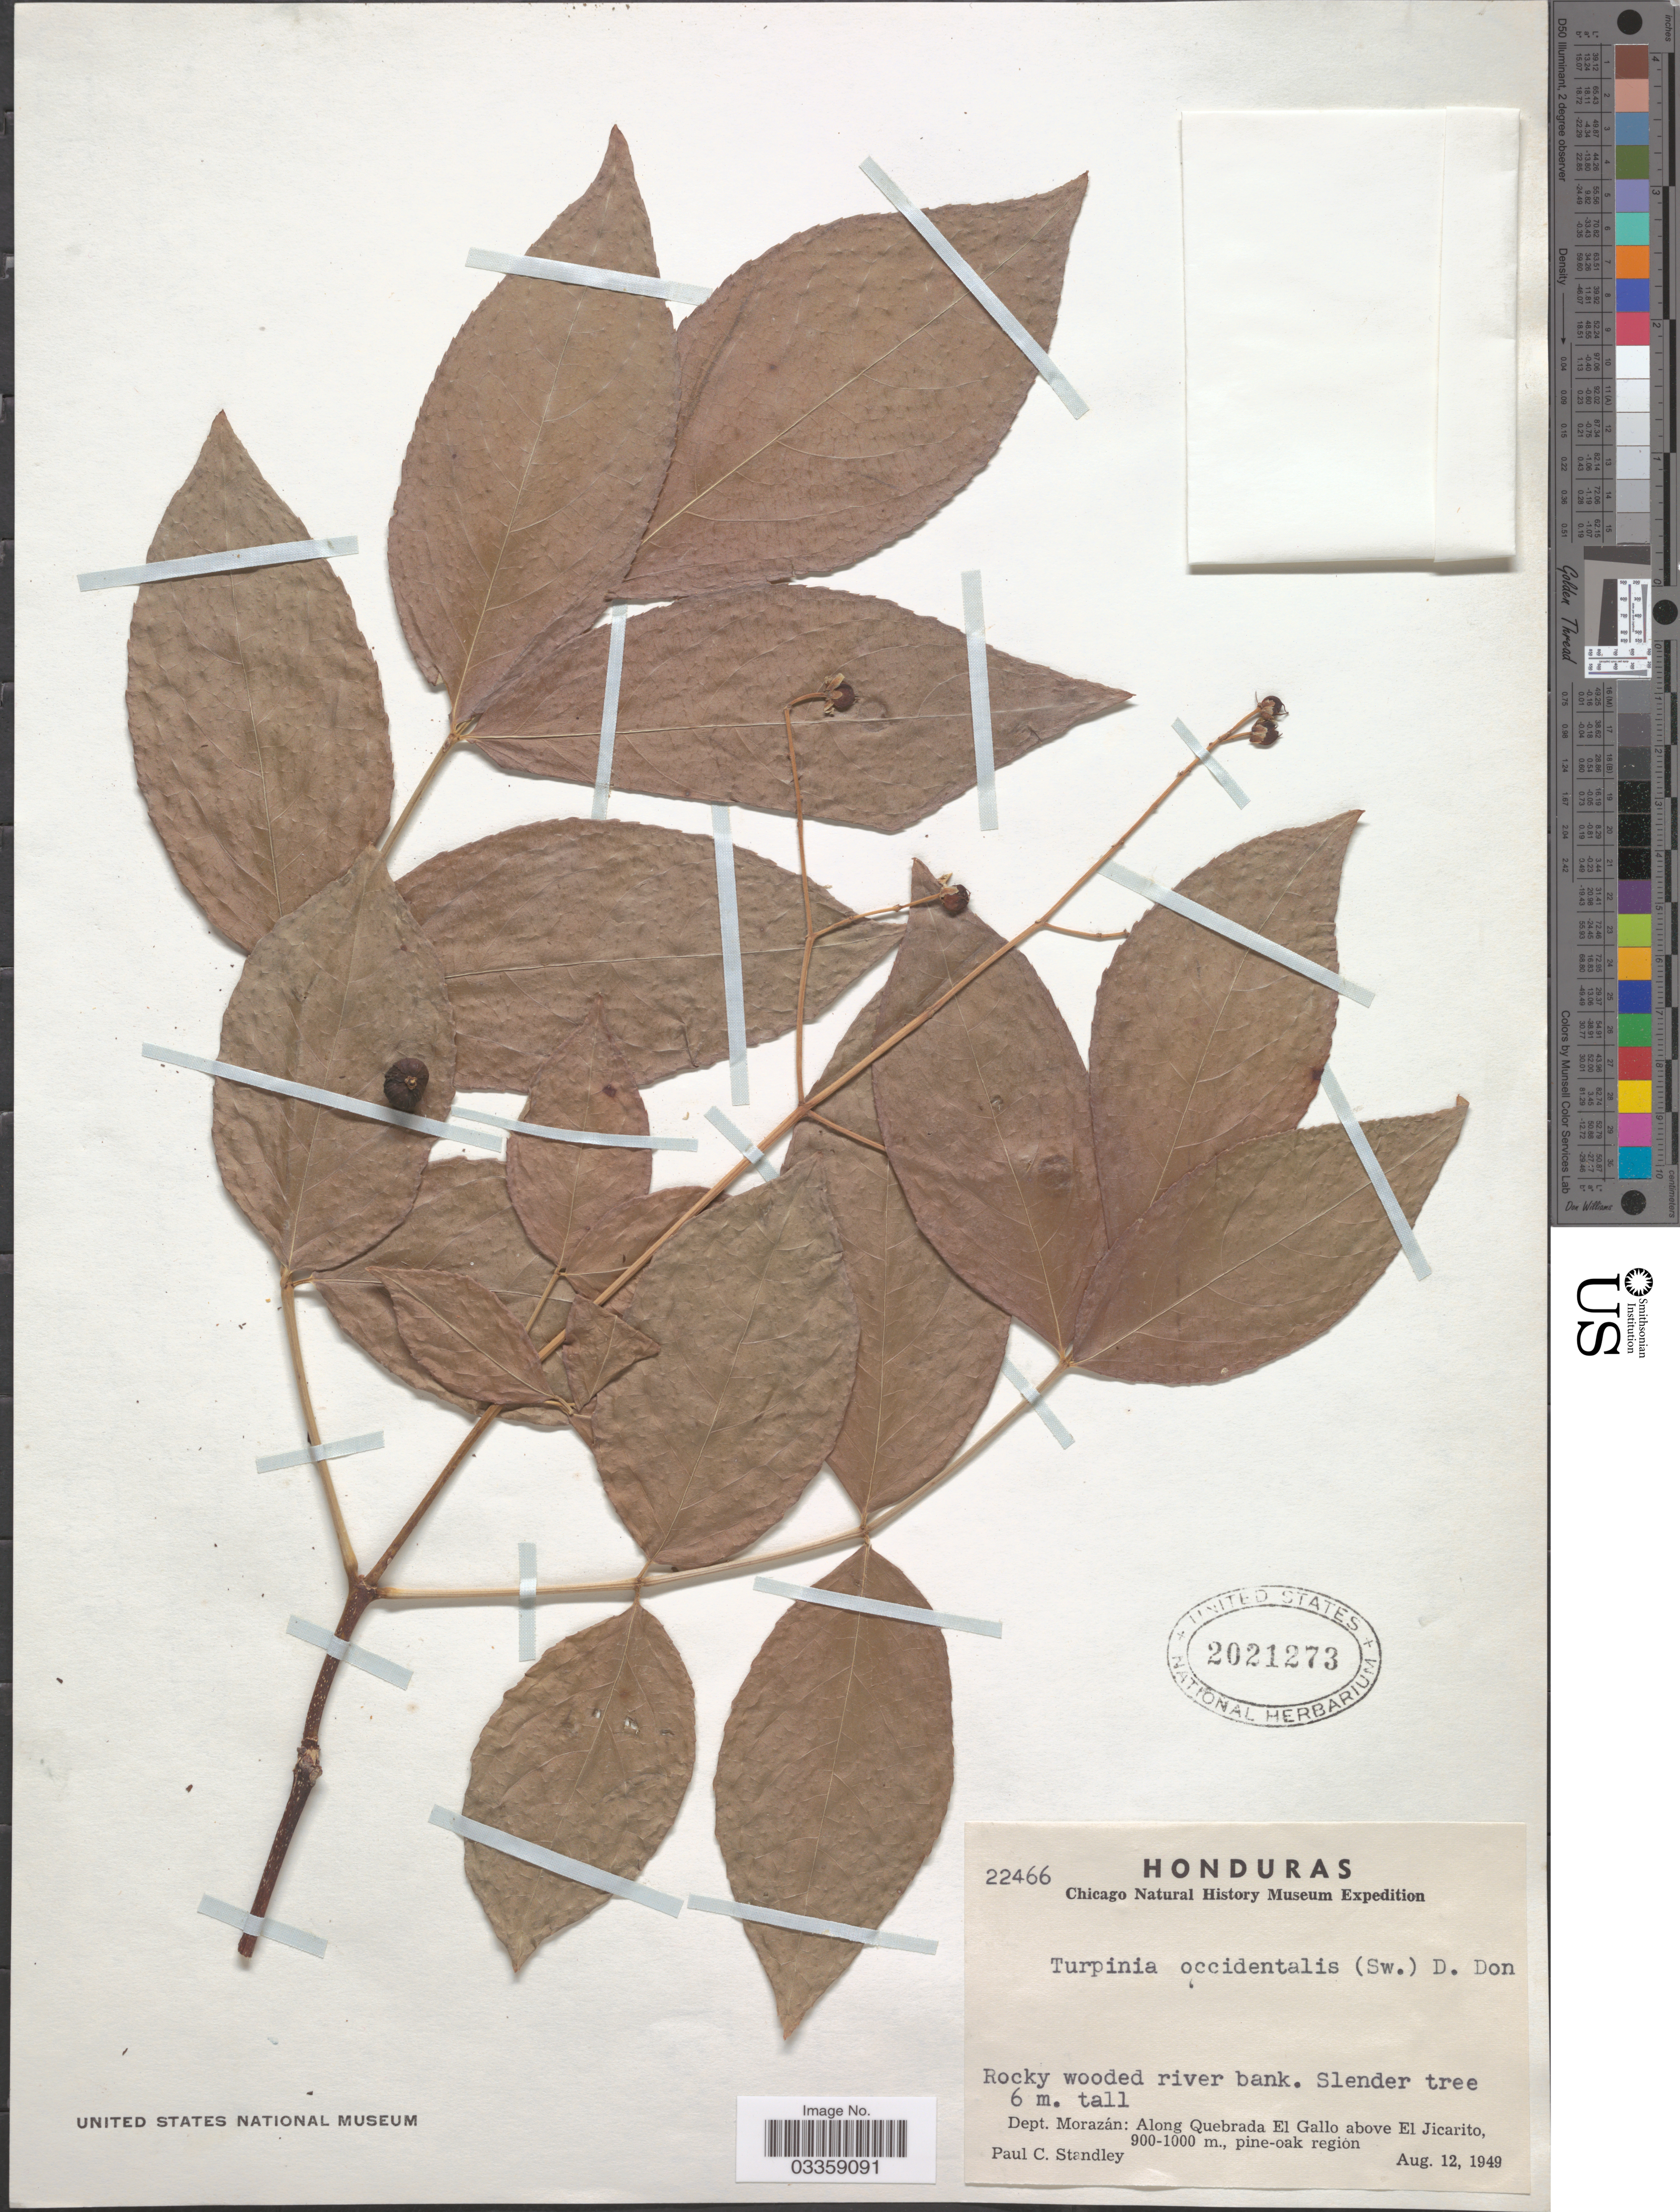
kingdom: Plantae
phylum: Tracheophyta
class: Magnoliopsida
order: Crossosomatales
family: Staphyleaceae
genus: Turpinia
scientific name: Turpinia occidentalis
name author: (Sw.) G. Don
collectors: P. C. Standley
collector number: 22466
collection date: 1949-08-12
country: Honduras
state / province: Fco. Morazán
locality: Dept. Morazán: Along Quebrada El Gallo above El Jicarito.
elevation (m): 900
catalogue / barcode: US 2021273